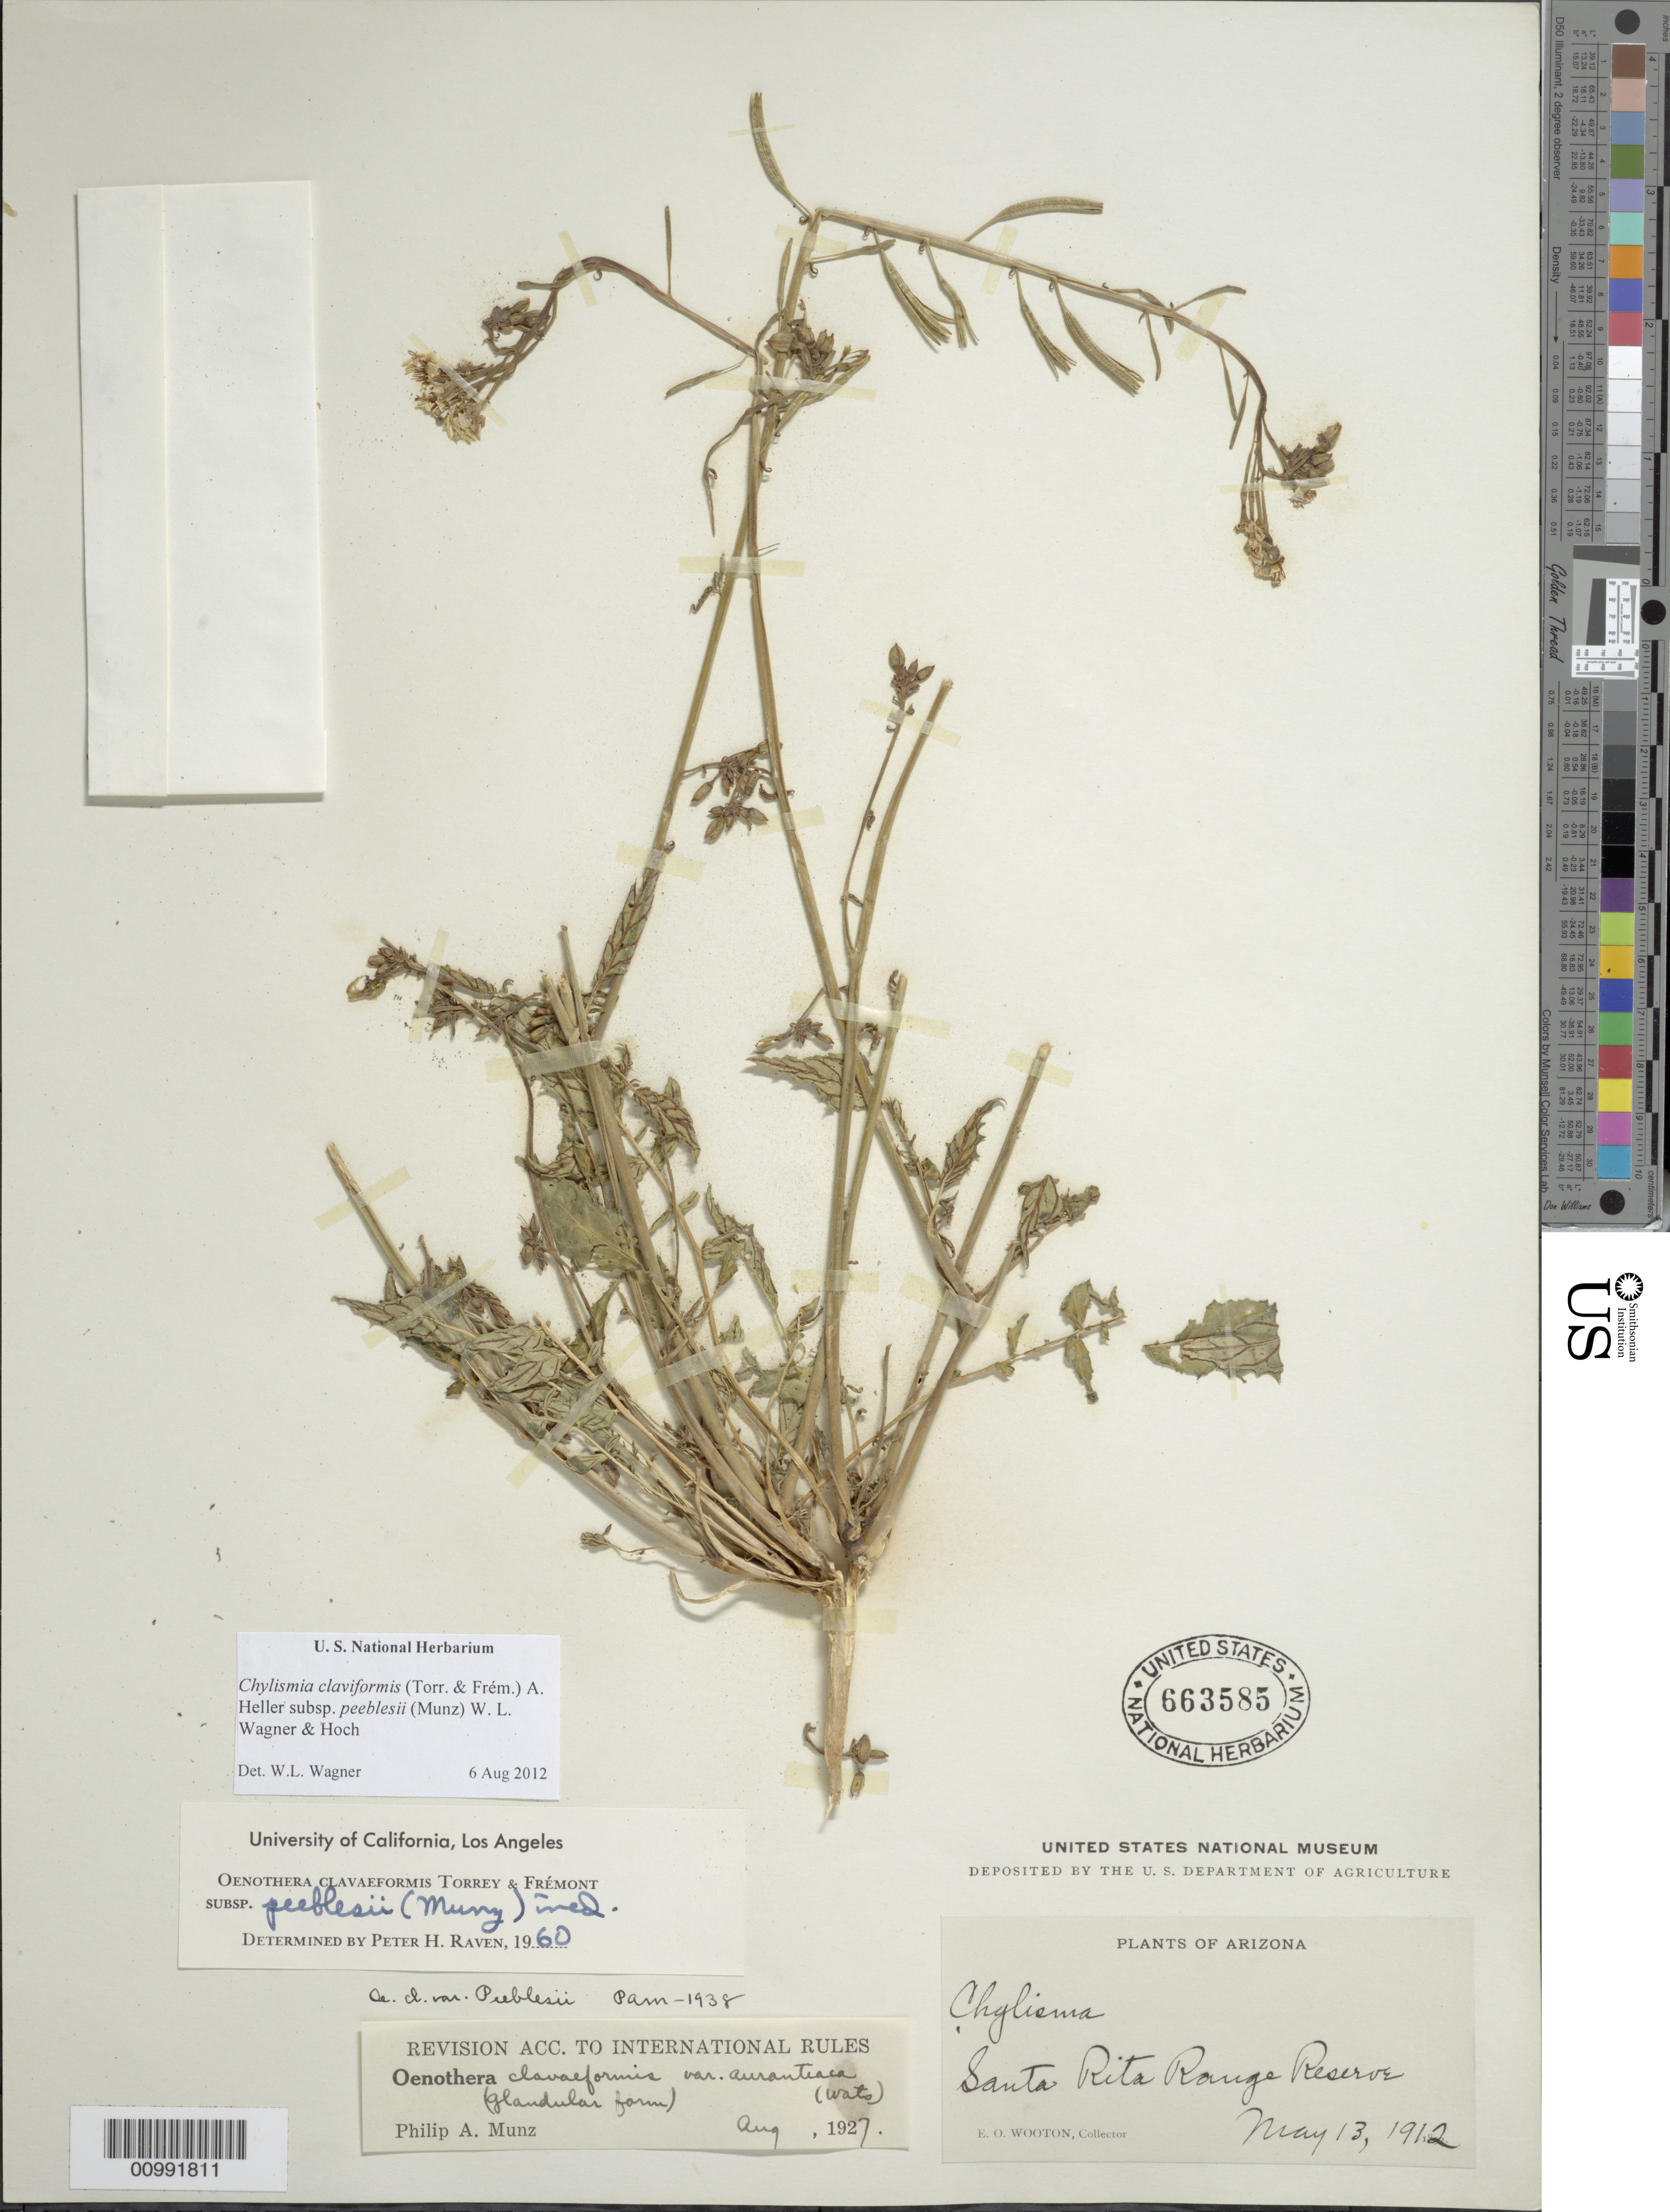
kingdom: Plantae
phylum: Tracheophyta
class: Magnoliopsida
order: Myrtales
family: Onagraceae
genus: Chylismia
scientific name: Chylismia claviformis subsp. peeblesii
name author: (Munz) W.L. Wagner & Hoch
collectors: E. O. Wooton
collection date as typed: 13 May 1912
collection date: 1912-05-13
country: United States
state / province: Arizona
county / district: Santa Cruz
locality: Santa Rita Forest Reserve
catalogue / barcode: US 663585